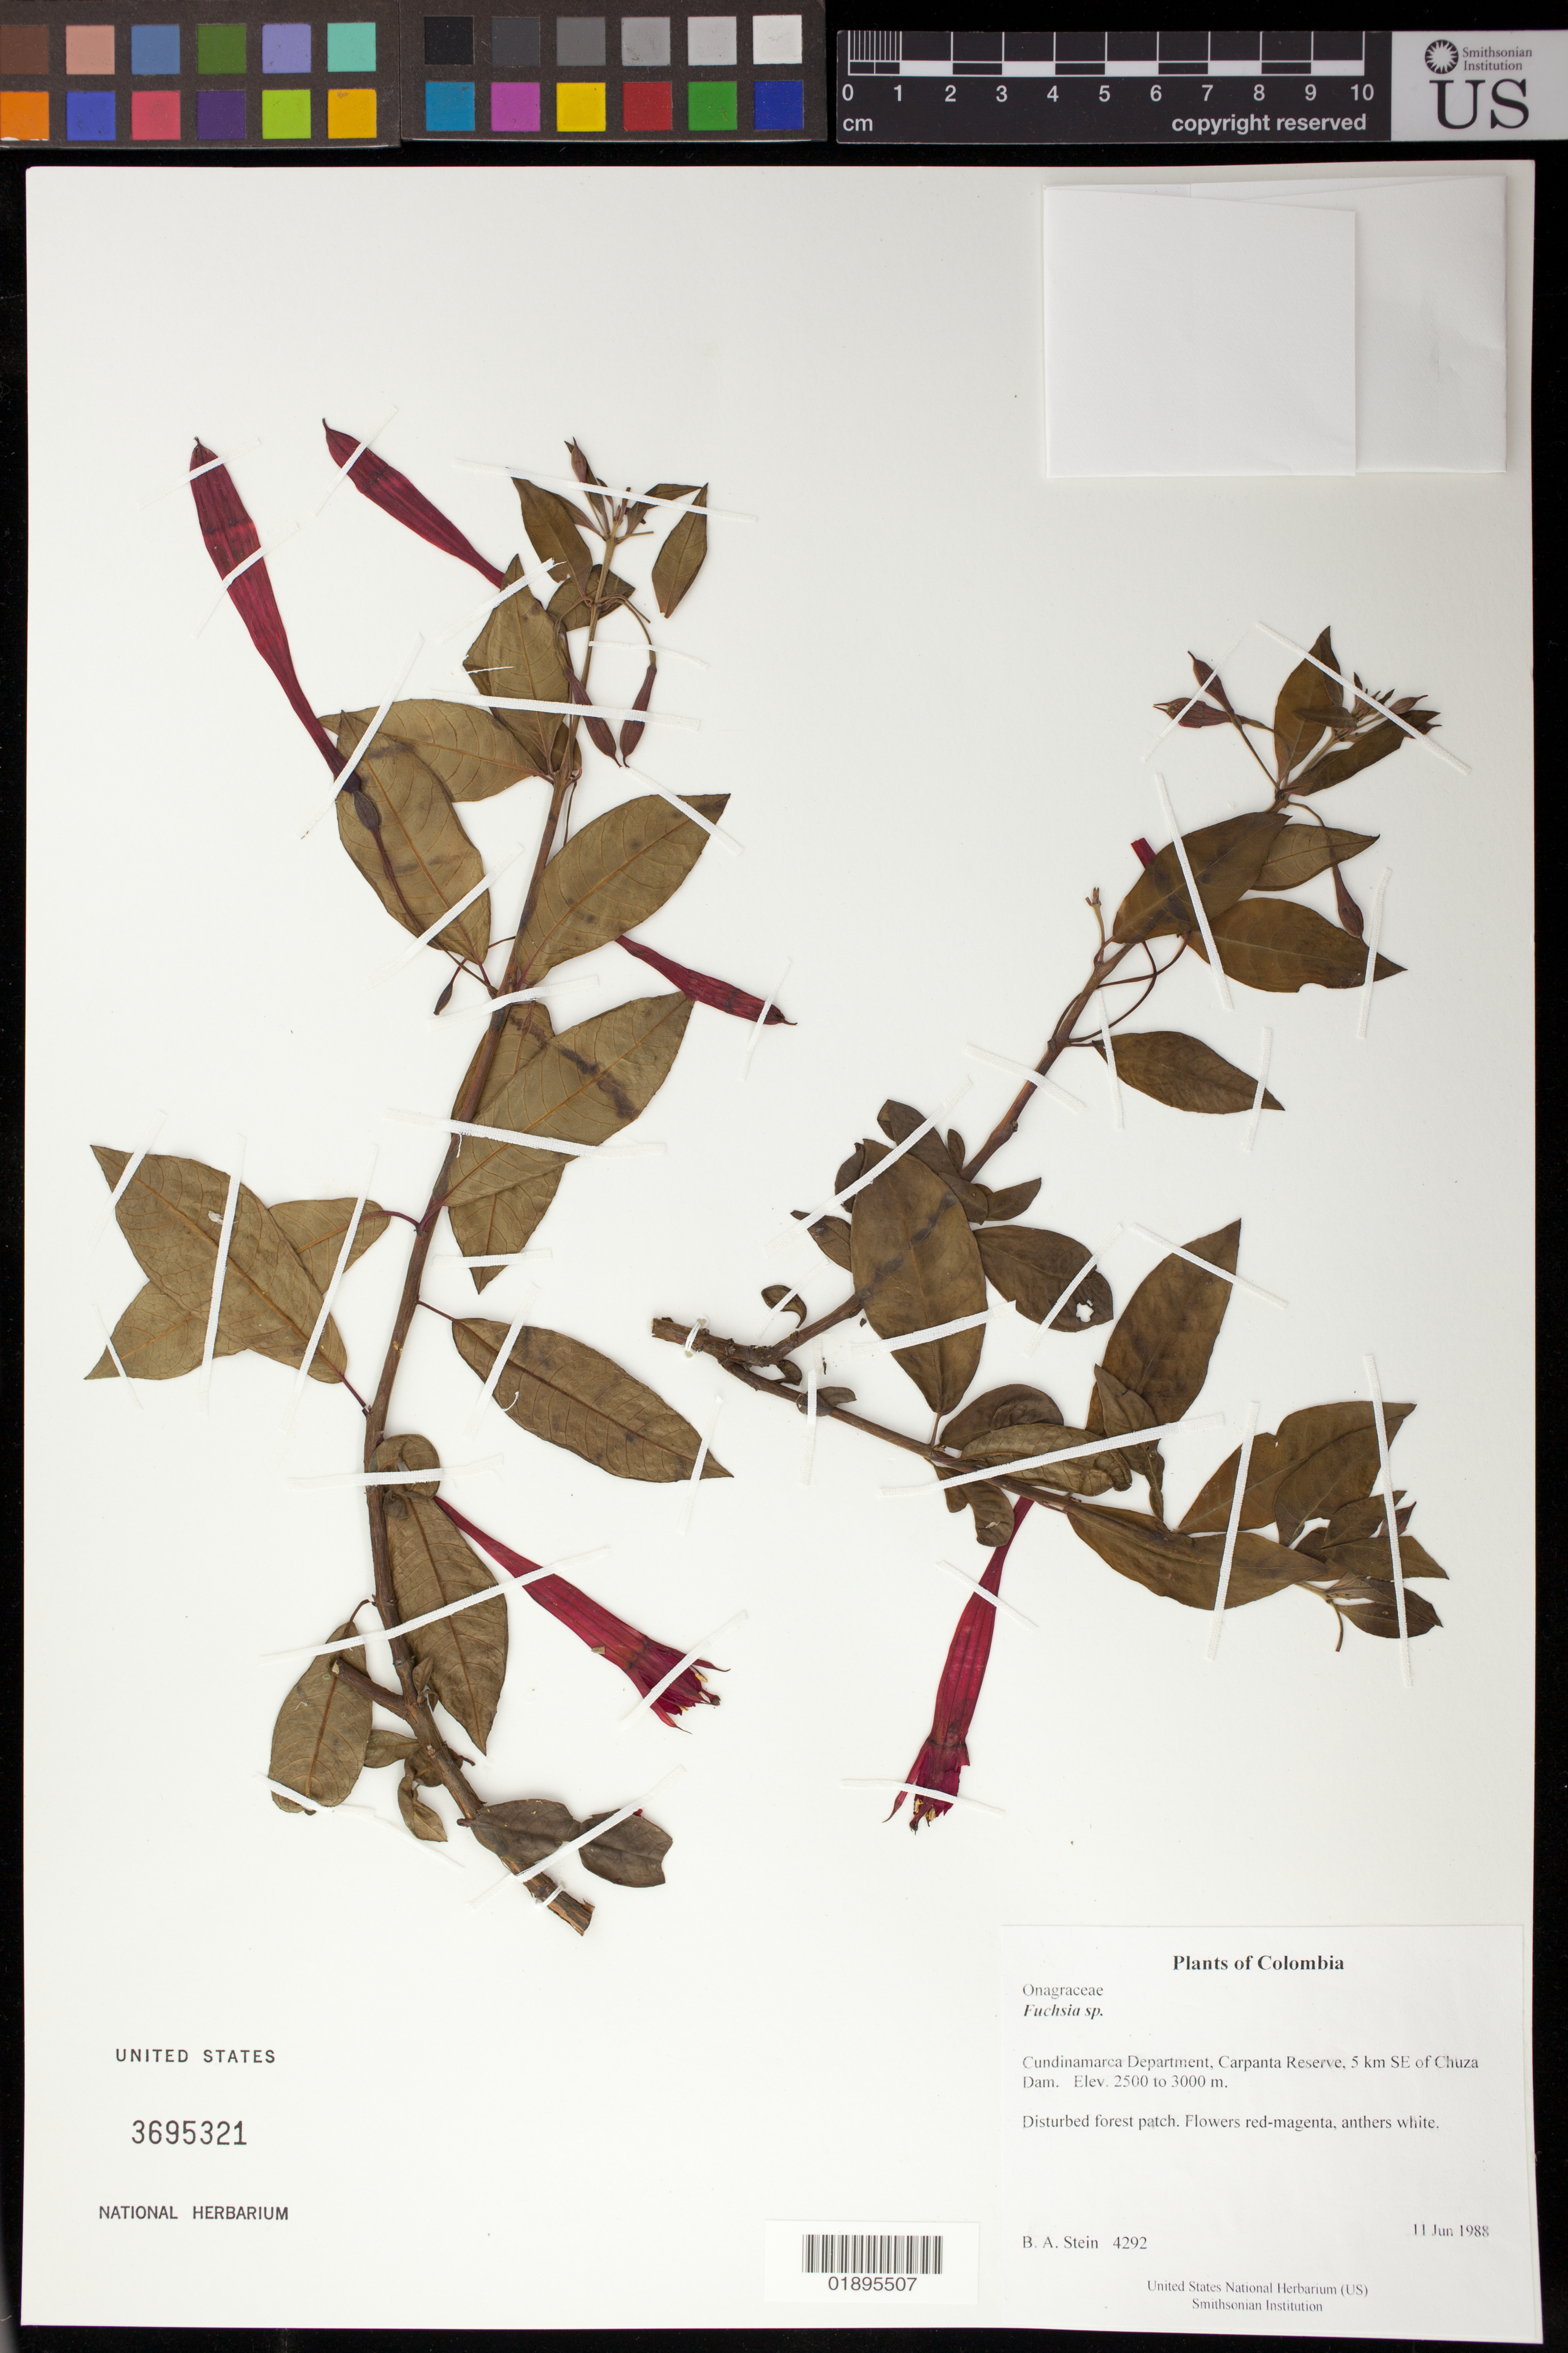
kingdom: Plantae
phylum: Tracheophyta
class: Magnoliopsida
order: Myrtales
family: Onagraceae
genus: Fuchsia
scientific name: Fuchsia petiolaris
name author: Kunth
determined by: Berry, P. E., (WIS), University of Wisconsin - Madison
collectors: B. A. Stein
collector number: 4292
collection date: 1988-06-11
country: Colombia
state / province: Cundinamarca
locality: Carpanta Reserve, 5 km SE of Chuza Dam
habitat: Disturbed forest patch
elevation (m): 2500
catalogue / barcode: US 3695321